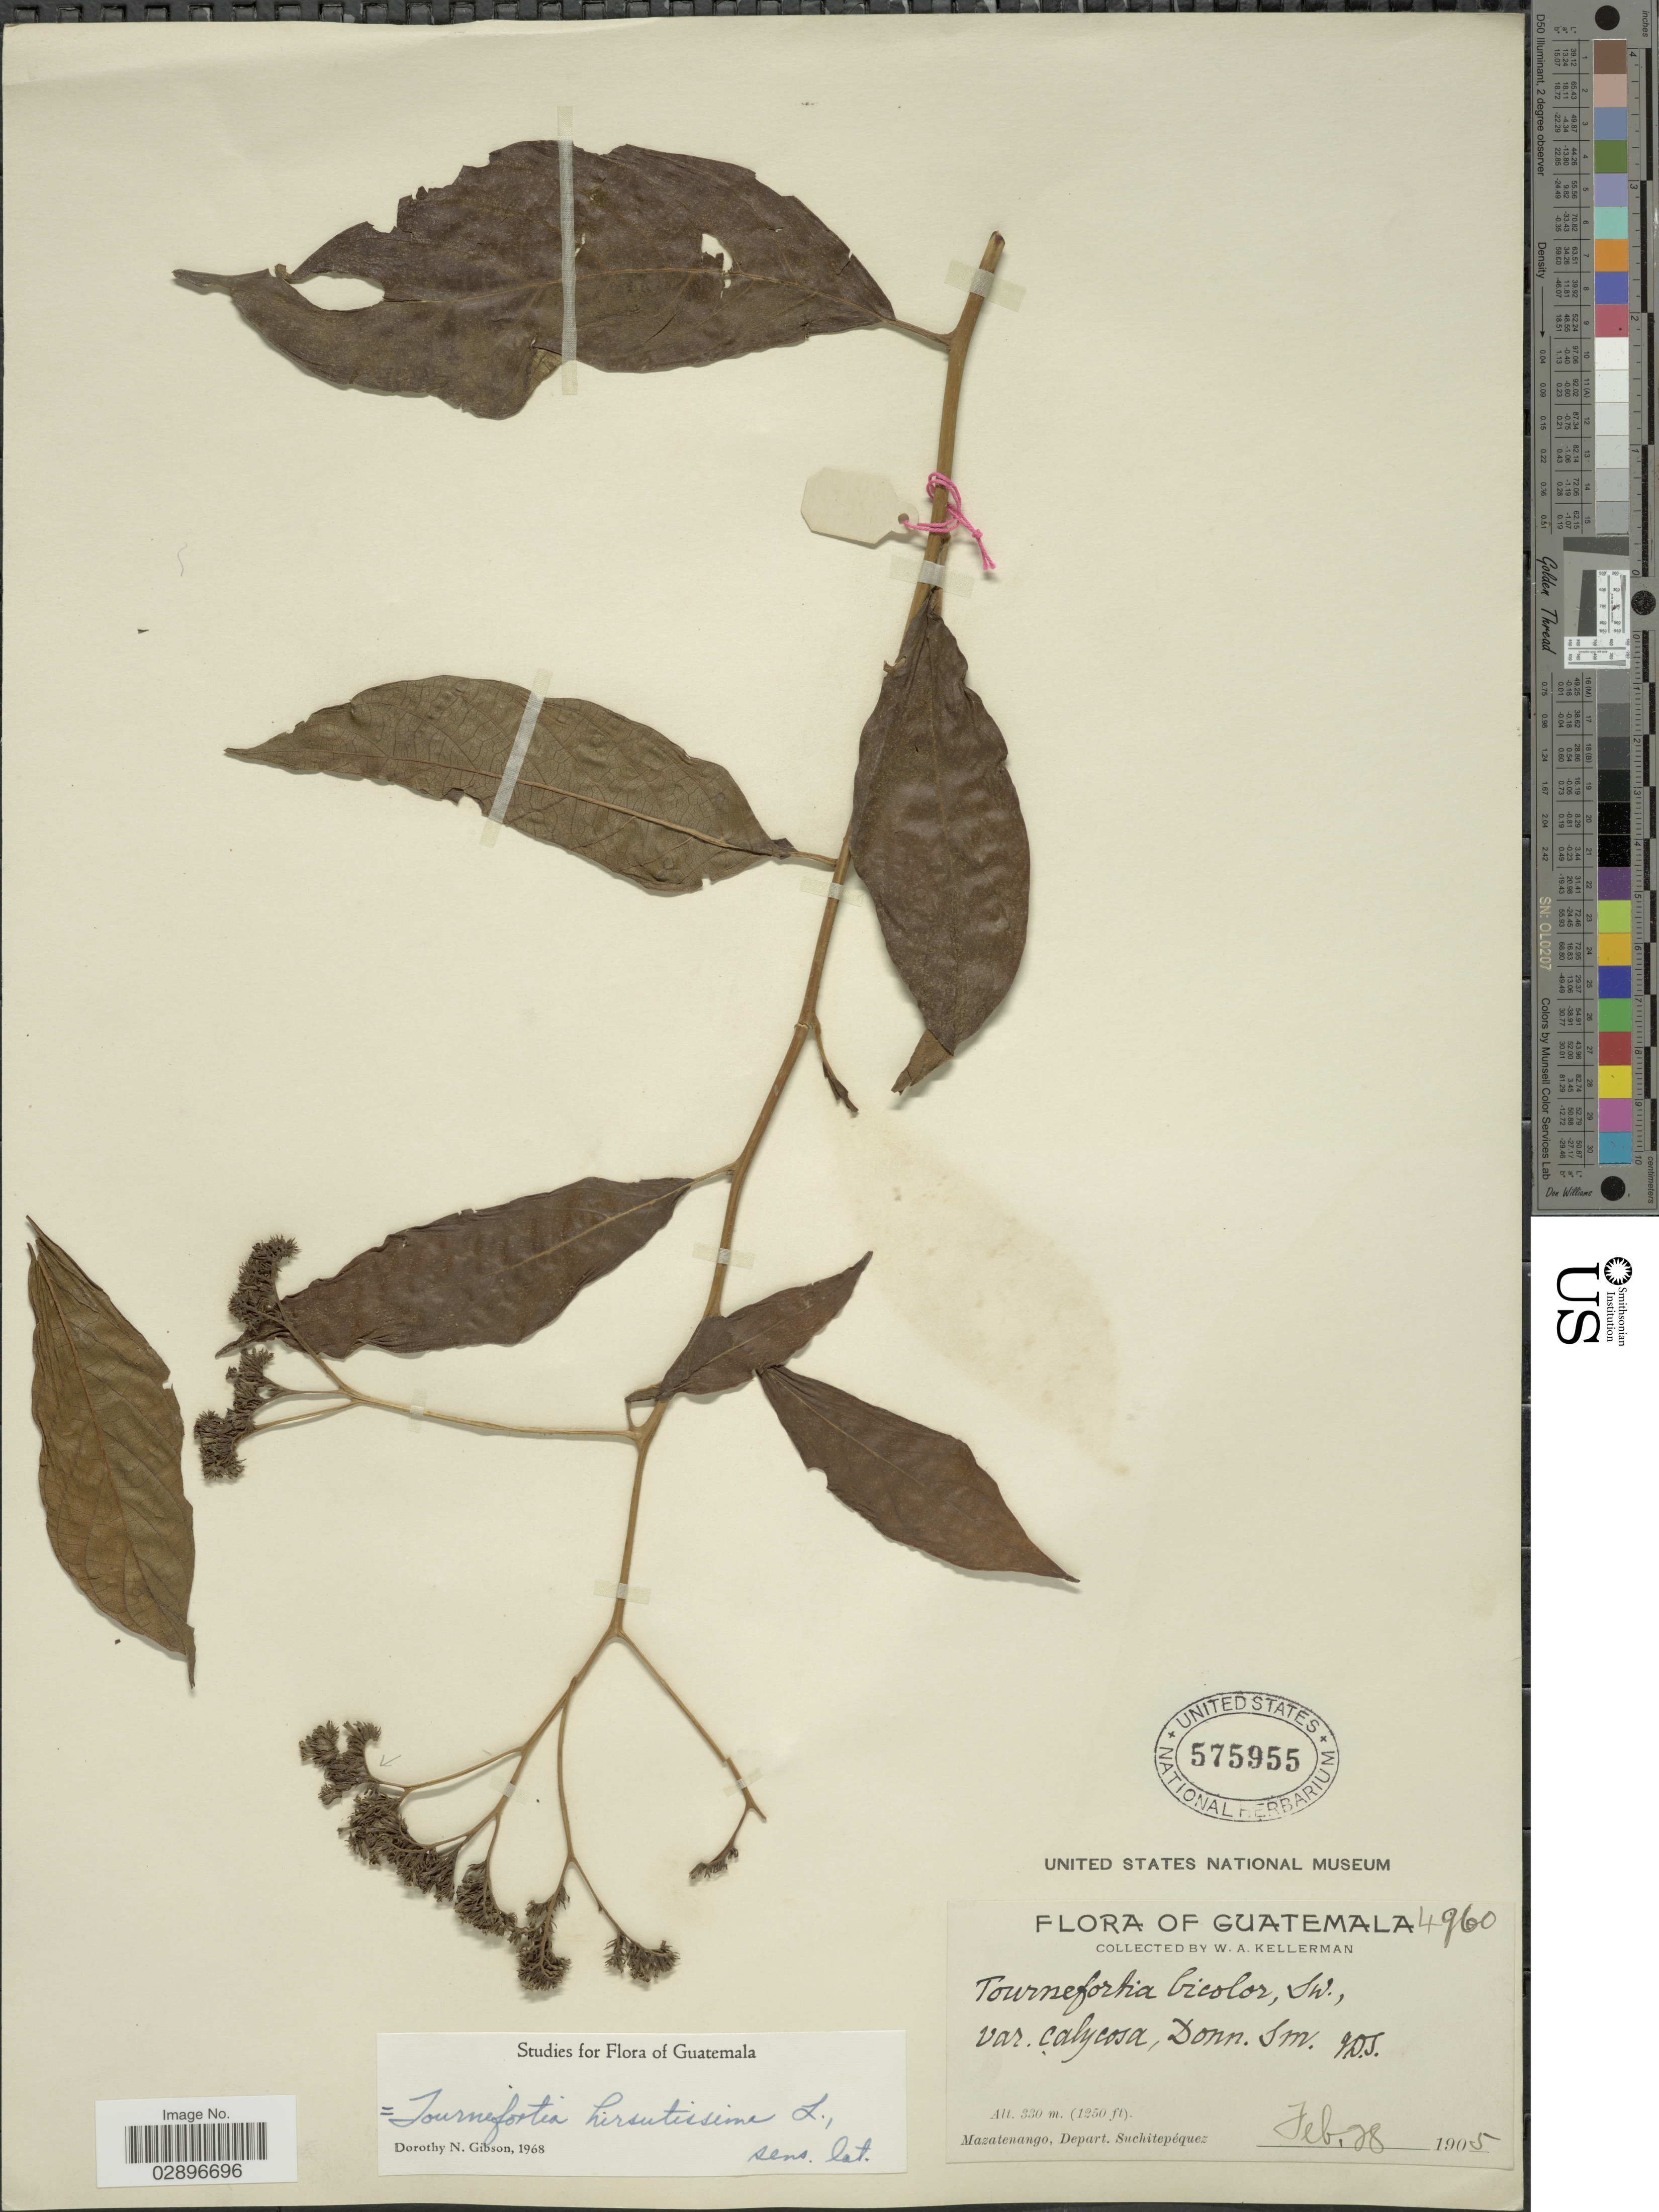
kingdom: Plantae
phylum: Tracheophyta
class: Magnoliopsida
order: Boraginales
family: Heliotropiaceae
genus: Tournefortia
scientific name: Tournefortia hirsutissima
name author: L.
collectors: W. Kellerman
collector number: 4960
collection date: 1905-02-28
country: Guatemala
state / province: Suchitepéquez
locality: Mazatenango, Depart. Suchitepéquez.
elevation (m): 330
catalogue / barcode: US 575955